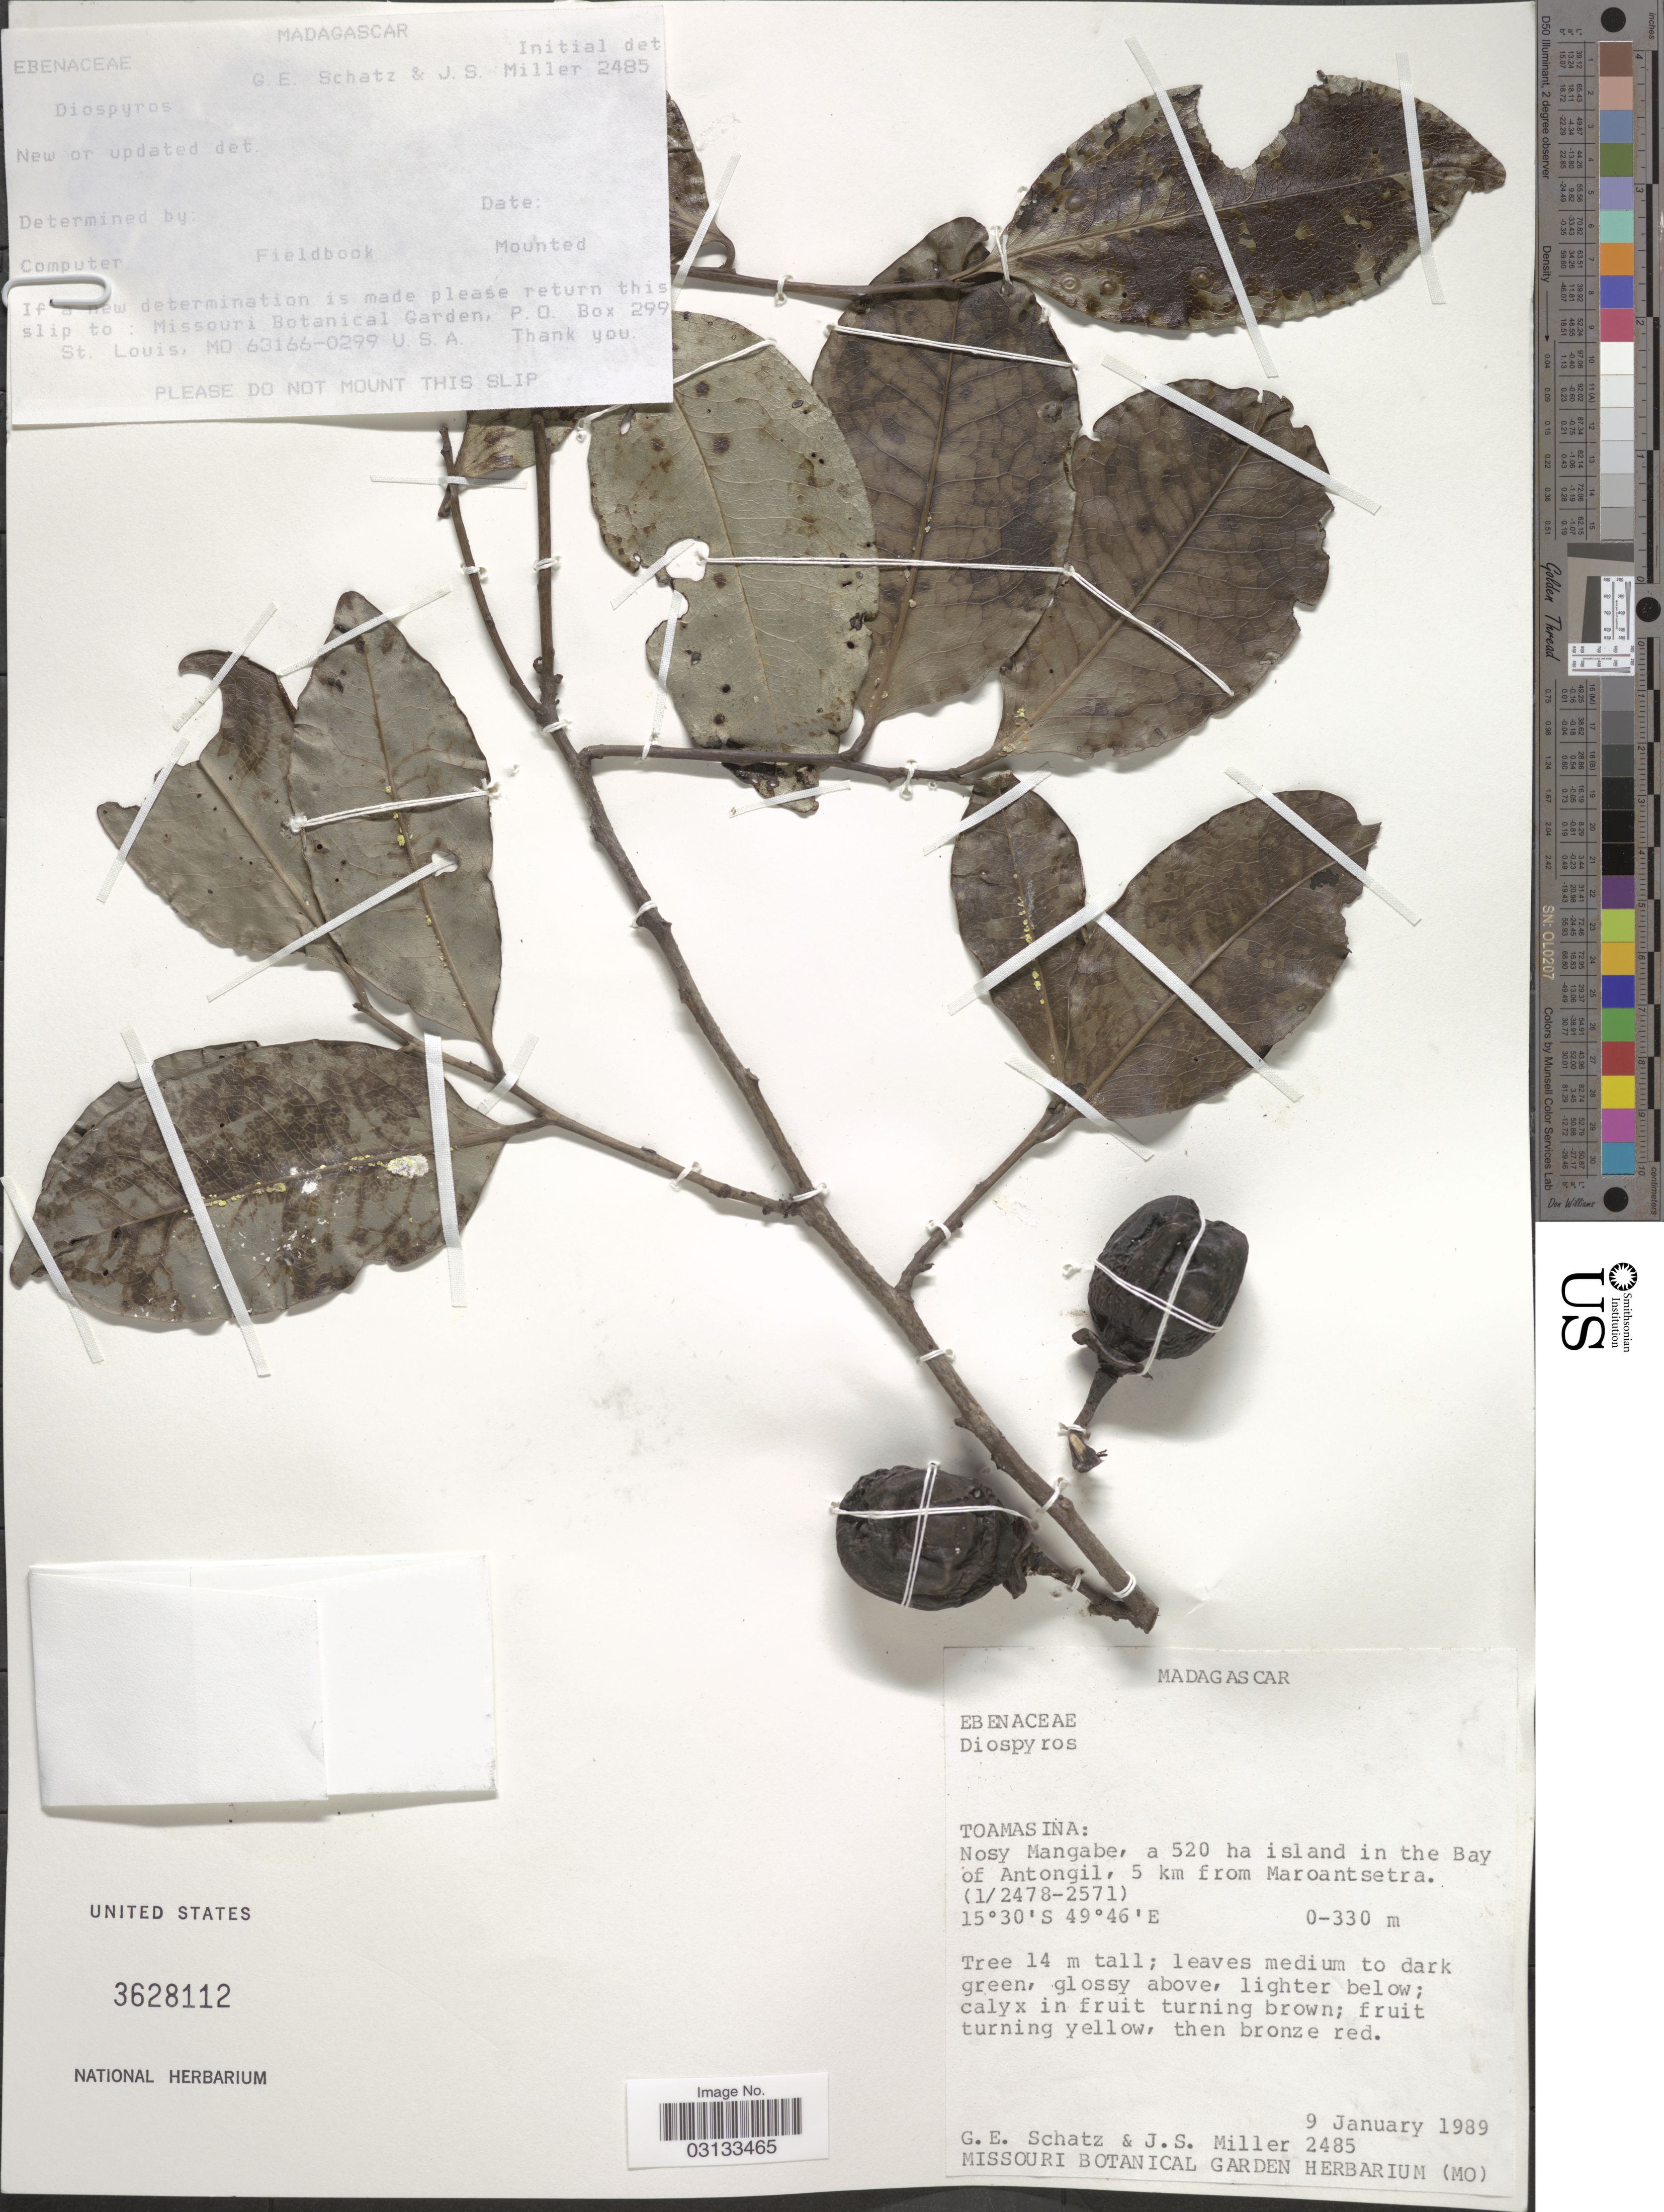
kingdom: Plantae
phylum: Tracheophyta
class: Magnoliopsida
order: Ericales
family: Ebenaceae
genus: Diospyros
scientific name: Diospyros sp.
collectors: G. Schatz & J. S. Miller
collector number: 2485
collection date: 1989-01-09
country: Madagascar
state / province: Sofia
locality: Nosy Mangabe, a 520 ha island in the Bay of Antongil, 5 km from Maroantsetra (1/2478-2571).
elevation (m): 0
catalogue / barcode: US 3628112